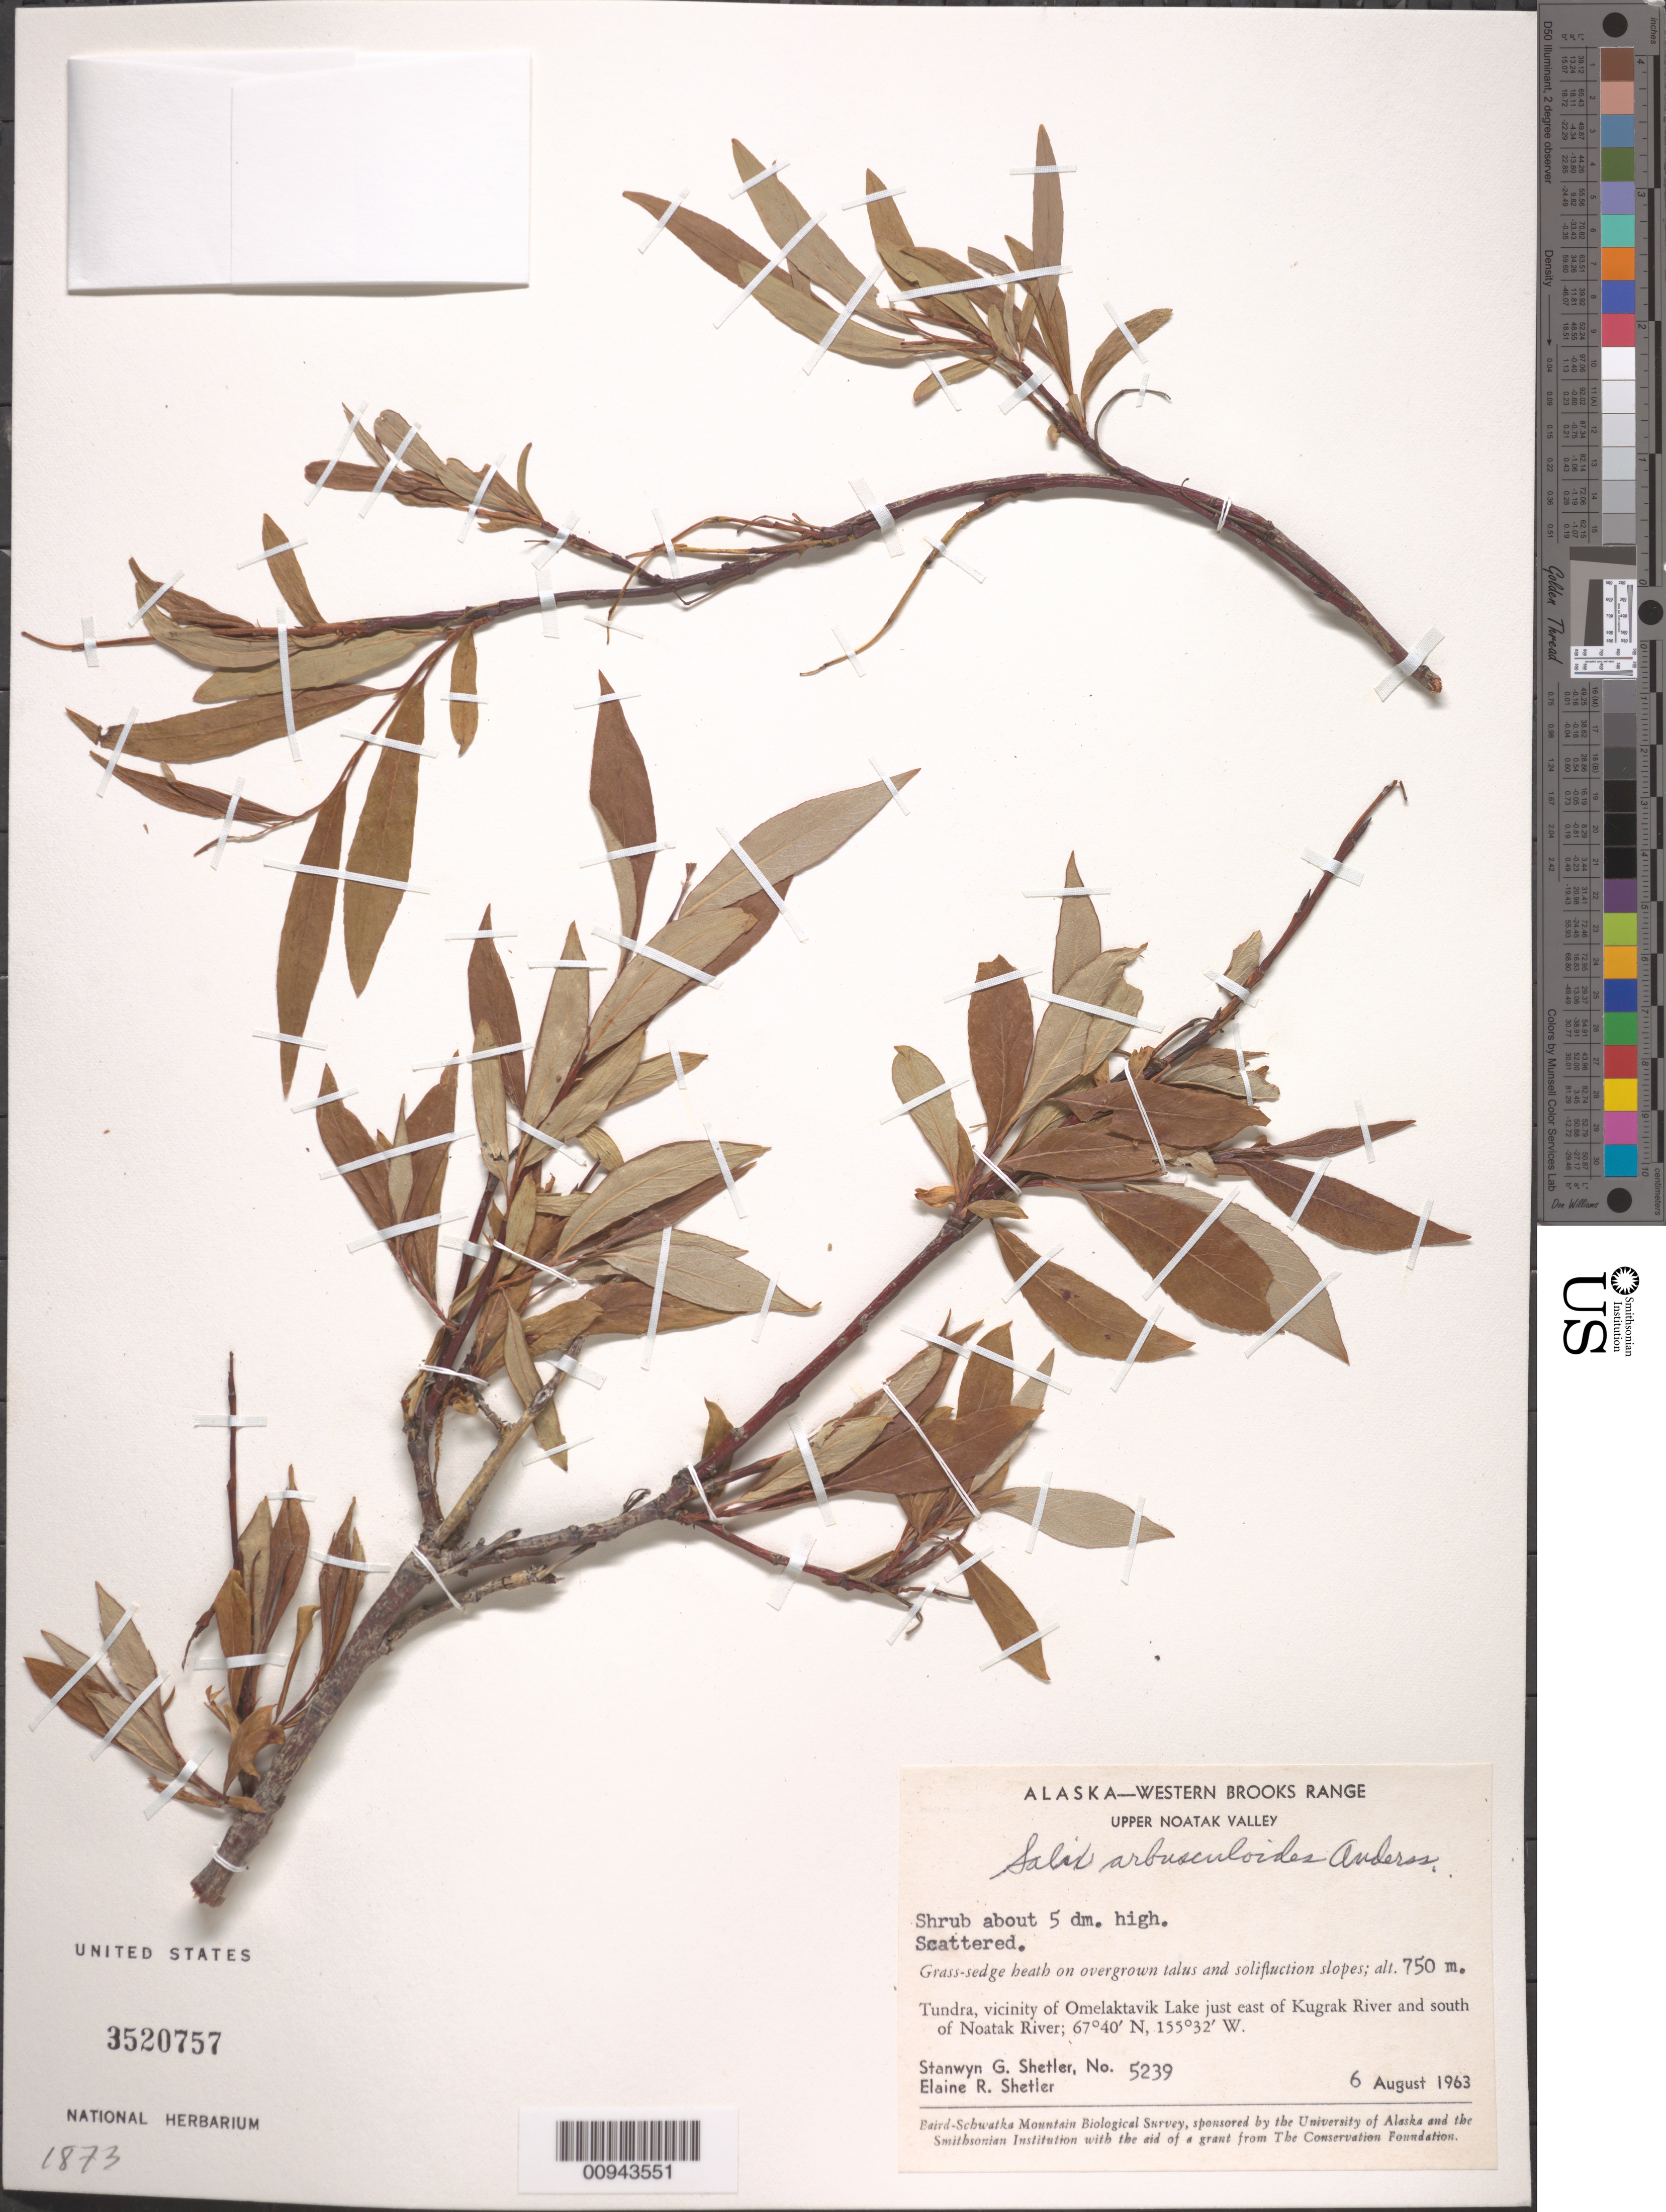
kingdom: Plantae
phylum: Tracheophyta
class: Magnoliopsida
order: Malpighiales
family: Salicaceae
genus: Salix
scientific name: Salix arbusculoides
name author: Andersson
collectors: S. Shetler & E. R. Shetler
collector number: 5239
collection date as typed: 06 Aug 1963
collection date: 1963-08-06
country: United States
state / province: Alaska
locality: Vicinity of Omelaktavik Lake just east of Kugrak River and south of Noatak River. Western Brooks Range, Upper Noatak Valley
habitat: Tundra. Grass-sedge on overgrown talus and solifluction slopes.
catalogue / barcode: US 3520757